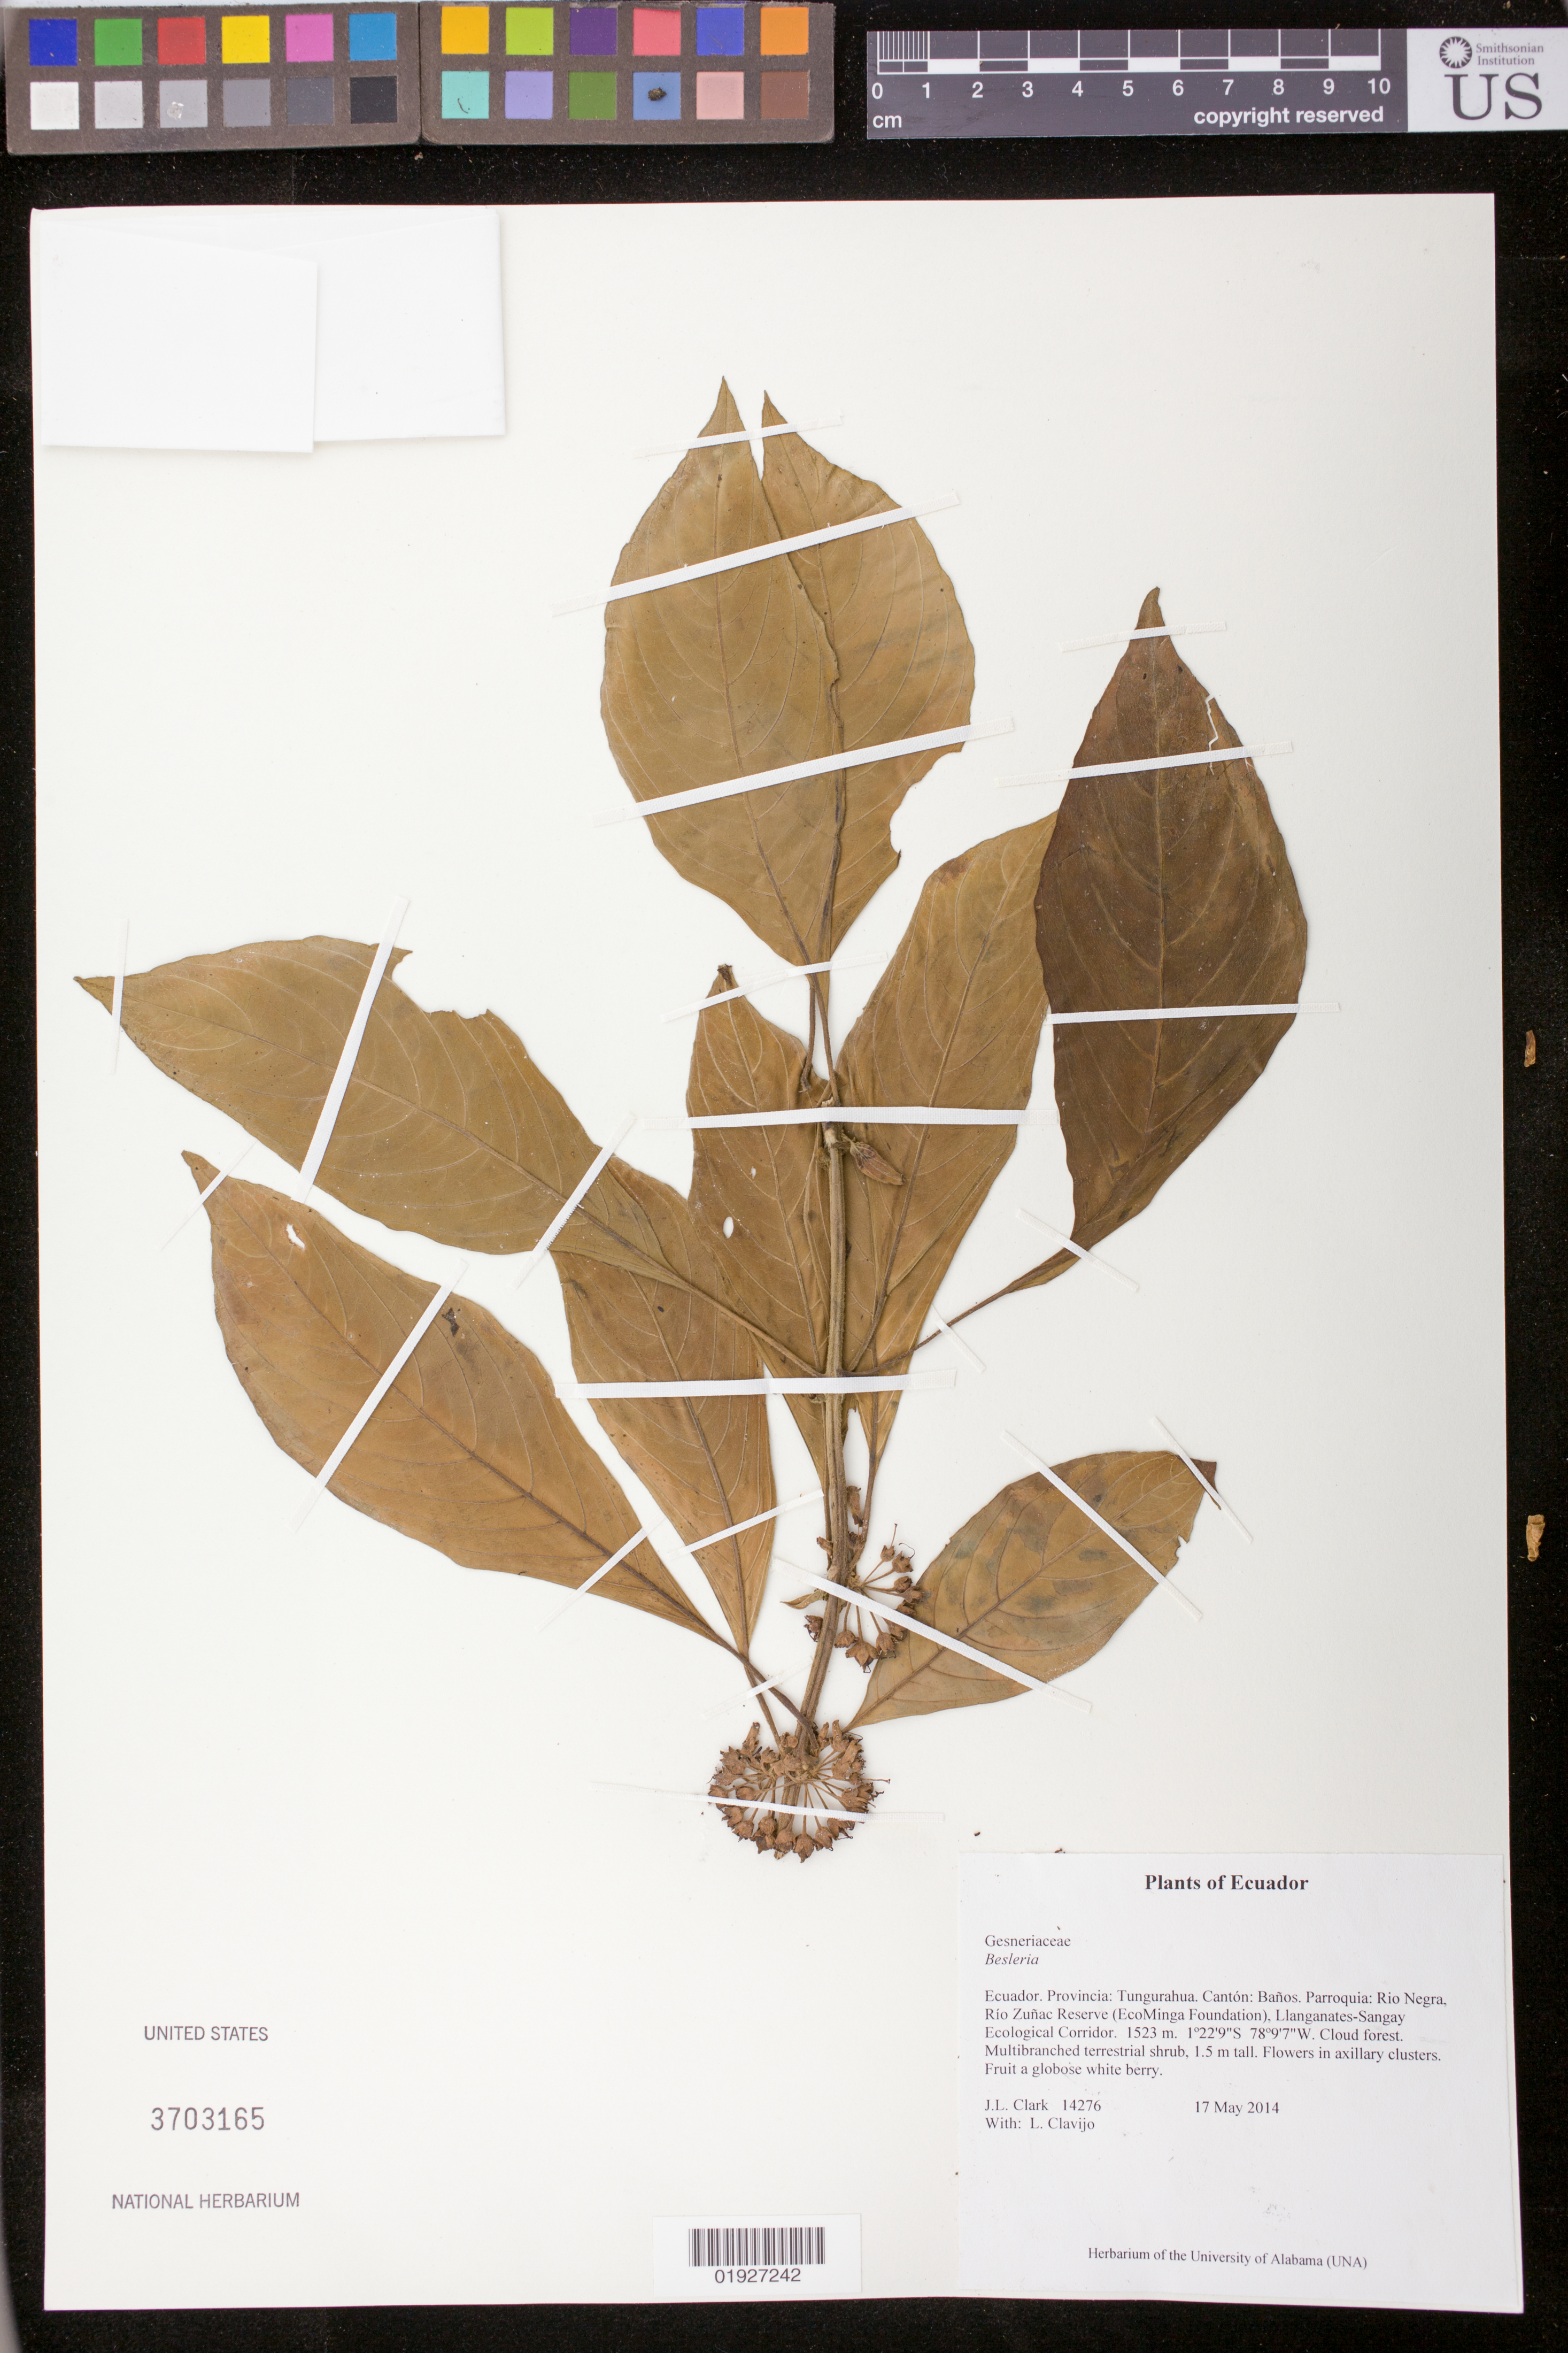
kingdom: Plantae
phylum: Tracheophyta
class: Magnoliopsida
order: Lamiales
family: Gesneriaceae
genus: Besleria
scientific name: Besleria sp.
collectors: J. L. Clark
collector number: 14276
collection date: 2014-05-17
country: Ecuador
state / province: Tungurahua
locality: Canton: Banos. Parroquia: Rio Negra, Rio Zunac Reserve (EcoMinga Foundation). Llanganates-Sangay Ecological Corridor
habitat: Cloud forest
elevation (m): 1523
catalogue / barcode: US 3703165